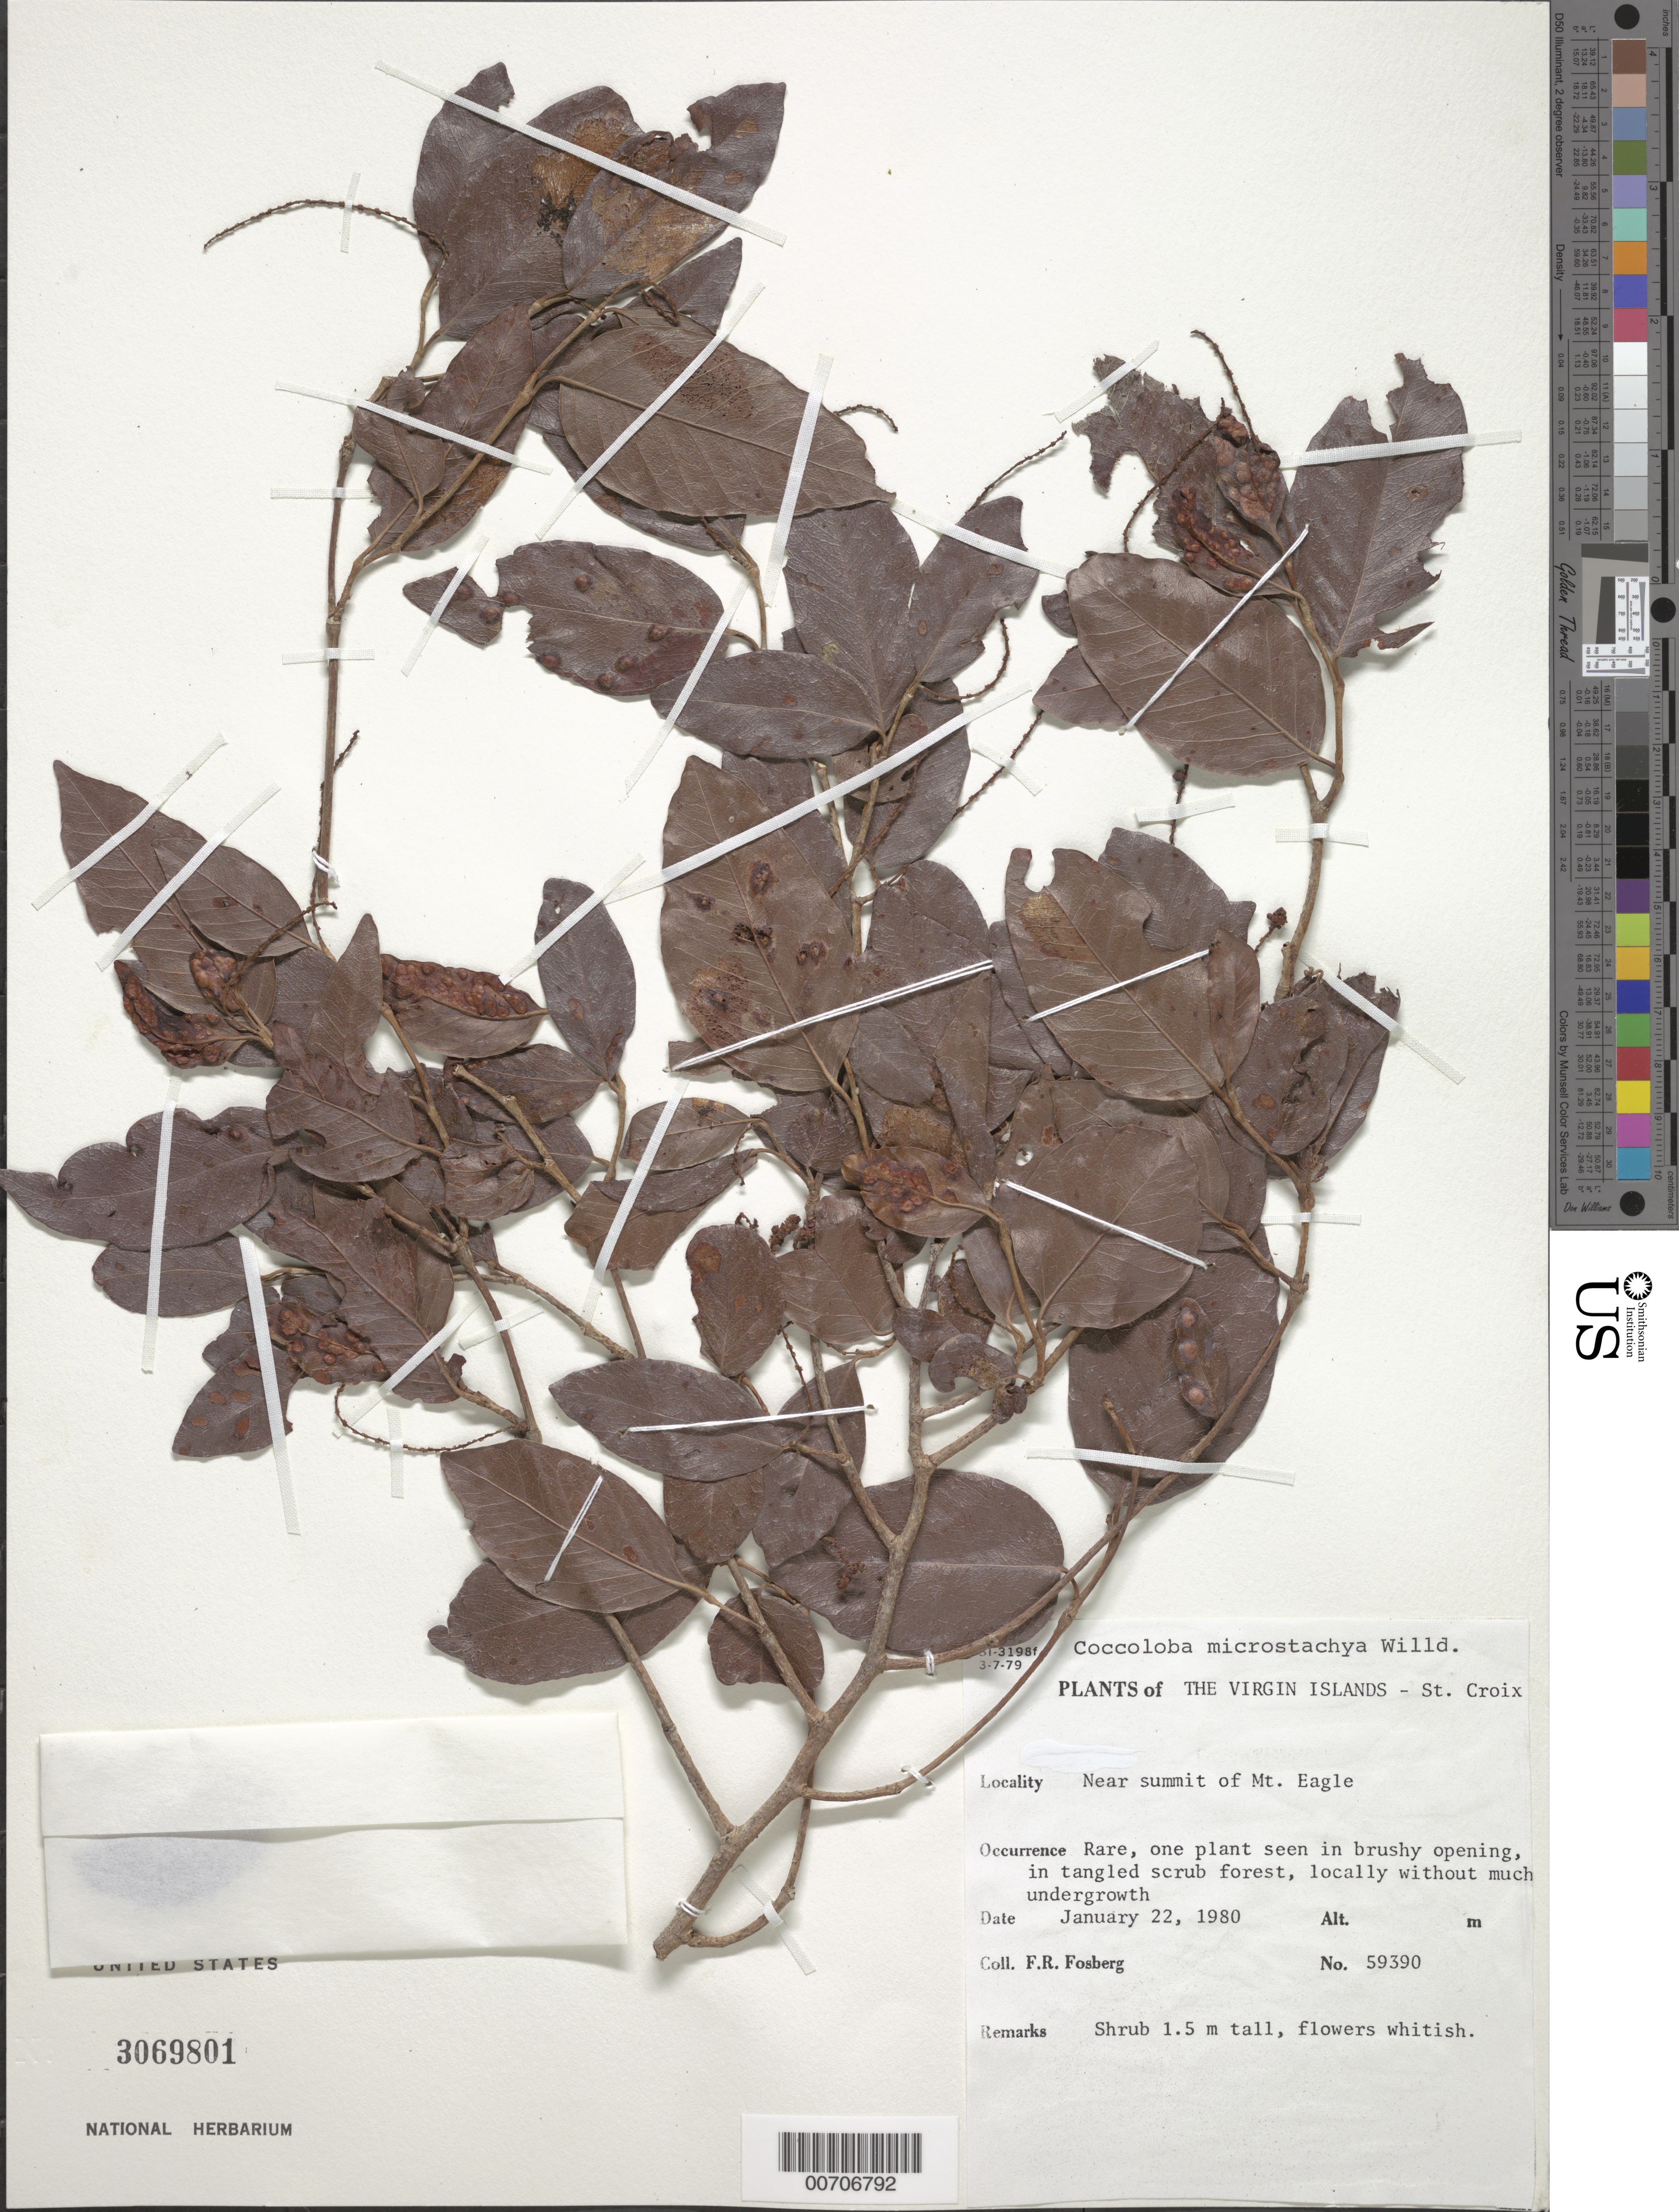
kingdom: Plantae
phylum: Tracheophyta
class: Magnoliopsida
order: Caryophyllales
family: Polygonaceae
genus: Coccoloba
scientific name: Coccoloba microstachya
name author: Willd.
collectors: F. R. Fosberg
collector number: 59390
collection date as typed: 22 Jan 1980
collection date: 1980-01-22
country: U.S. Virgin Islands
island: St. Croix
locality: Mt. Eagle, near summit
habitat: One plant seen in brushy opening, in tangled scrub forest; locally w/o much undergrowth.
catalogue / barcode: US 3069801